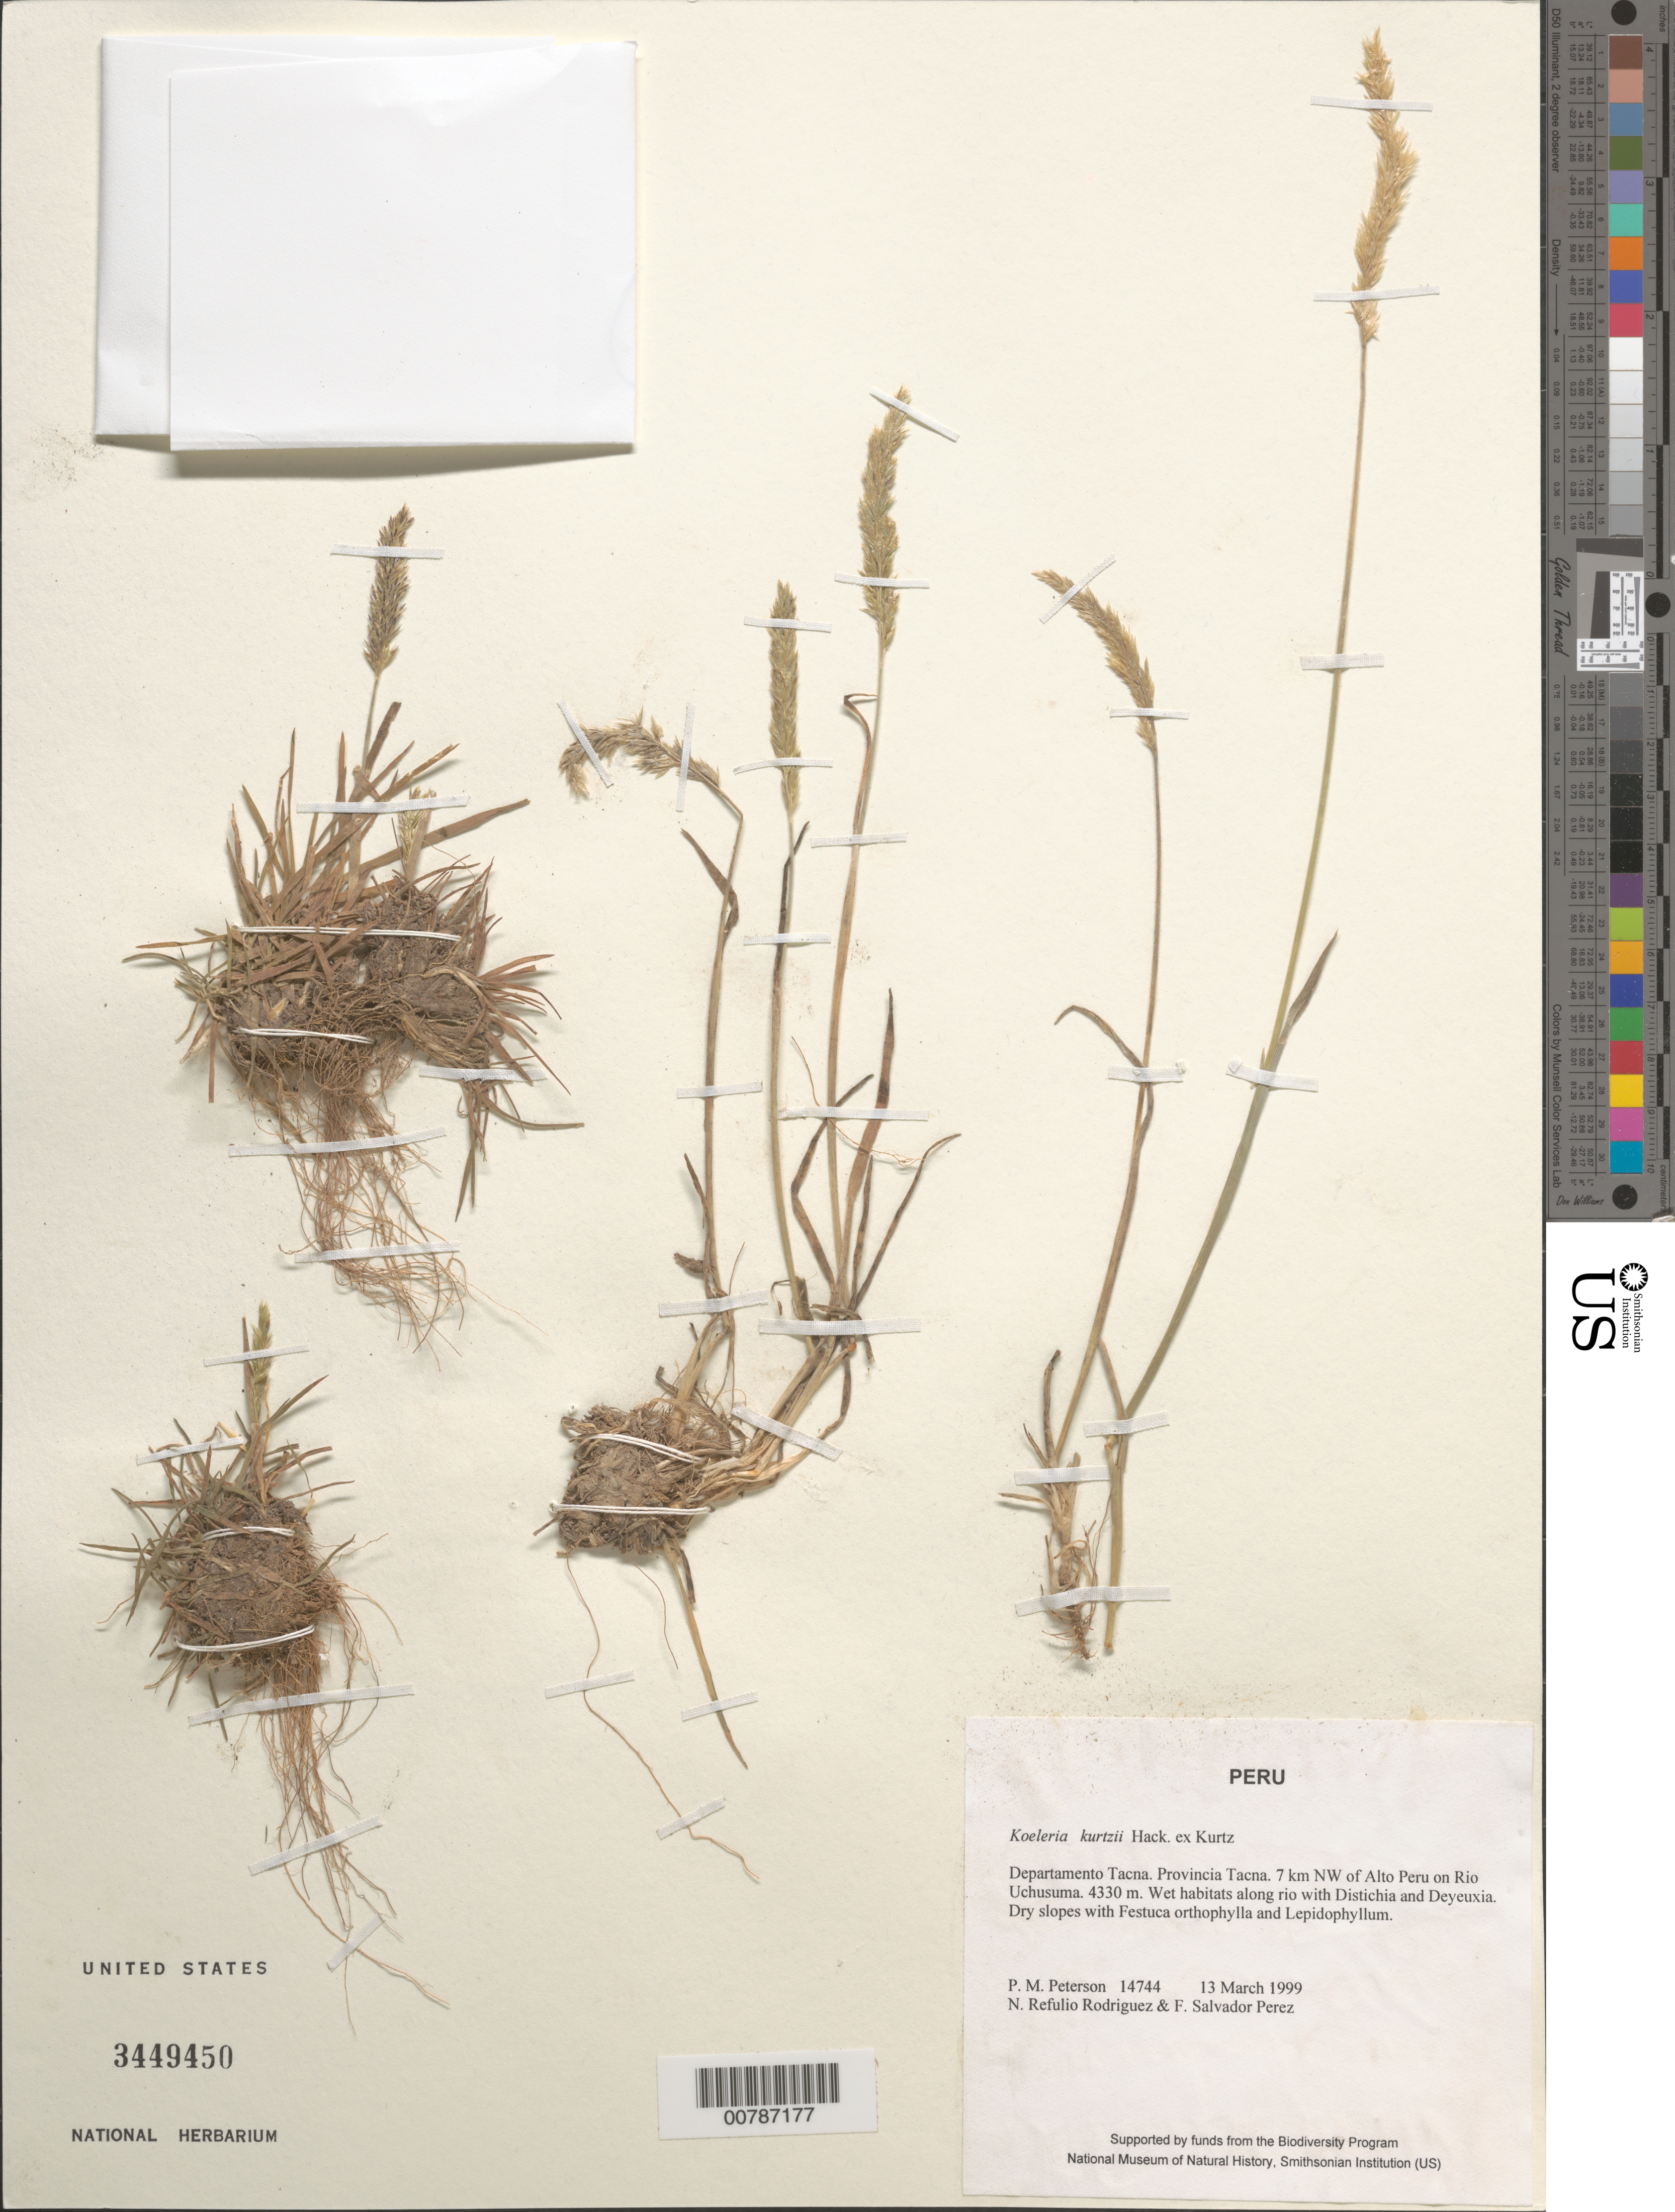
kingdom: Plantae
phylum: Tracheophyta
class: Liliopsida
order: Poales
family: Poaceae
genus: Koeleria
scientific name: Koeleria kurtzii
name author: Hack. ex Kurtz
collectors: P. M. Peterson, N. Refulio-Rodríguez & F. Salvador Perez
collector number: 14744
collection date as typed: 13 Mar 1999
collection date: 1999-03-13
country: Peru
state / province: Tacna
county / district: Tacna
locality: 7 km NW of Alto Peru on Rio Uchusuma.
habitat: Wet habitats along rio with Distichia and Deyeuxia. Dry slopes with Festuca orthophylla and Lepidophyllum.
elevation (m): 4330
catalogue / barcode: US 3449450